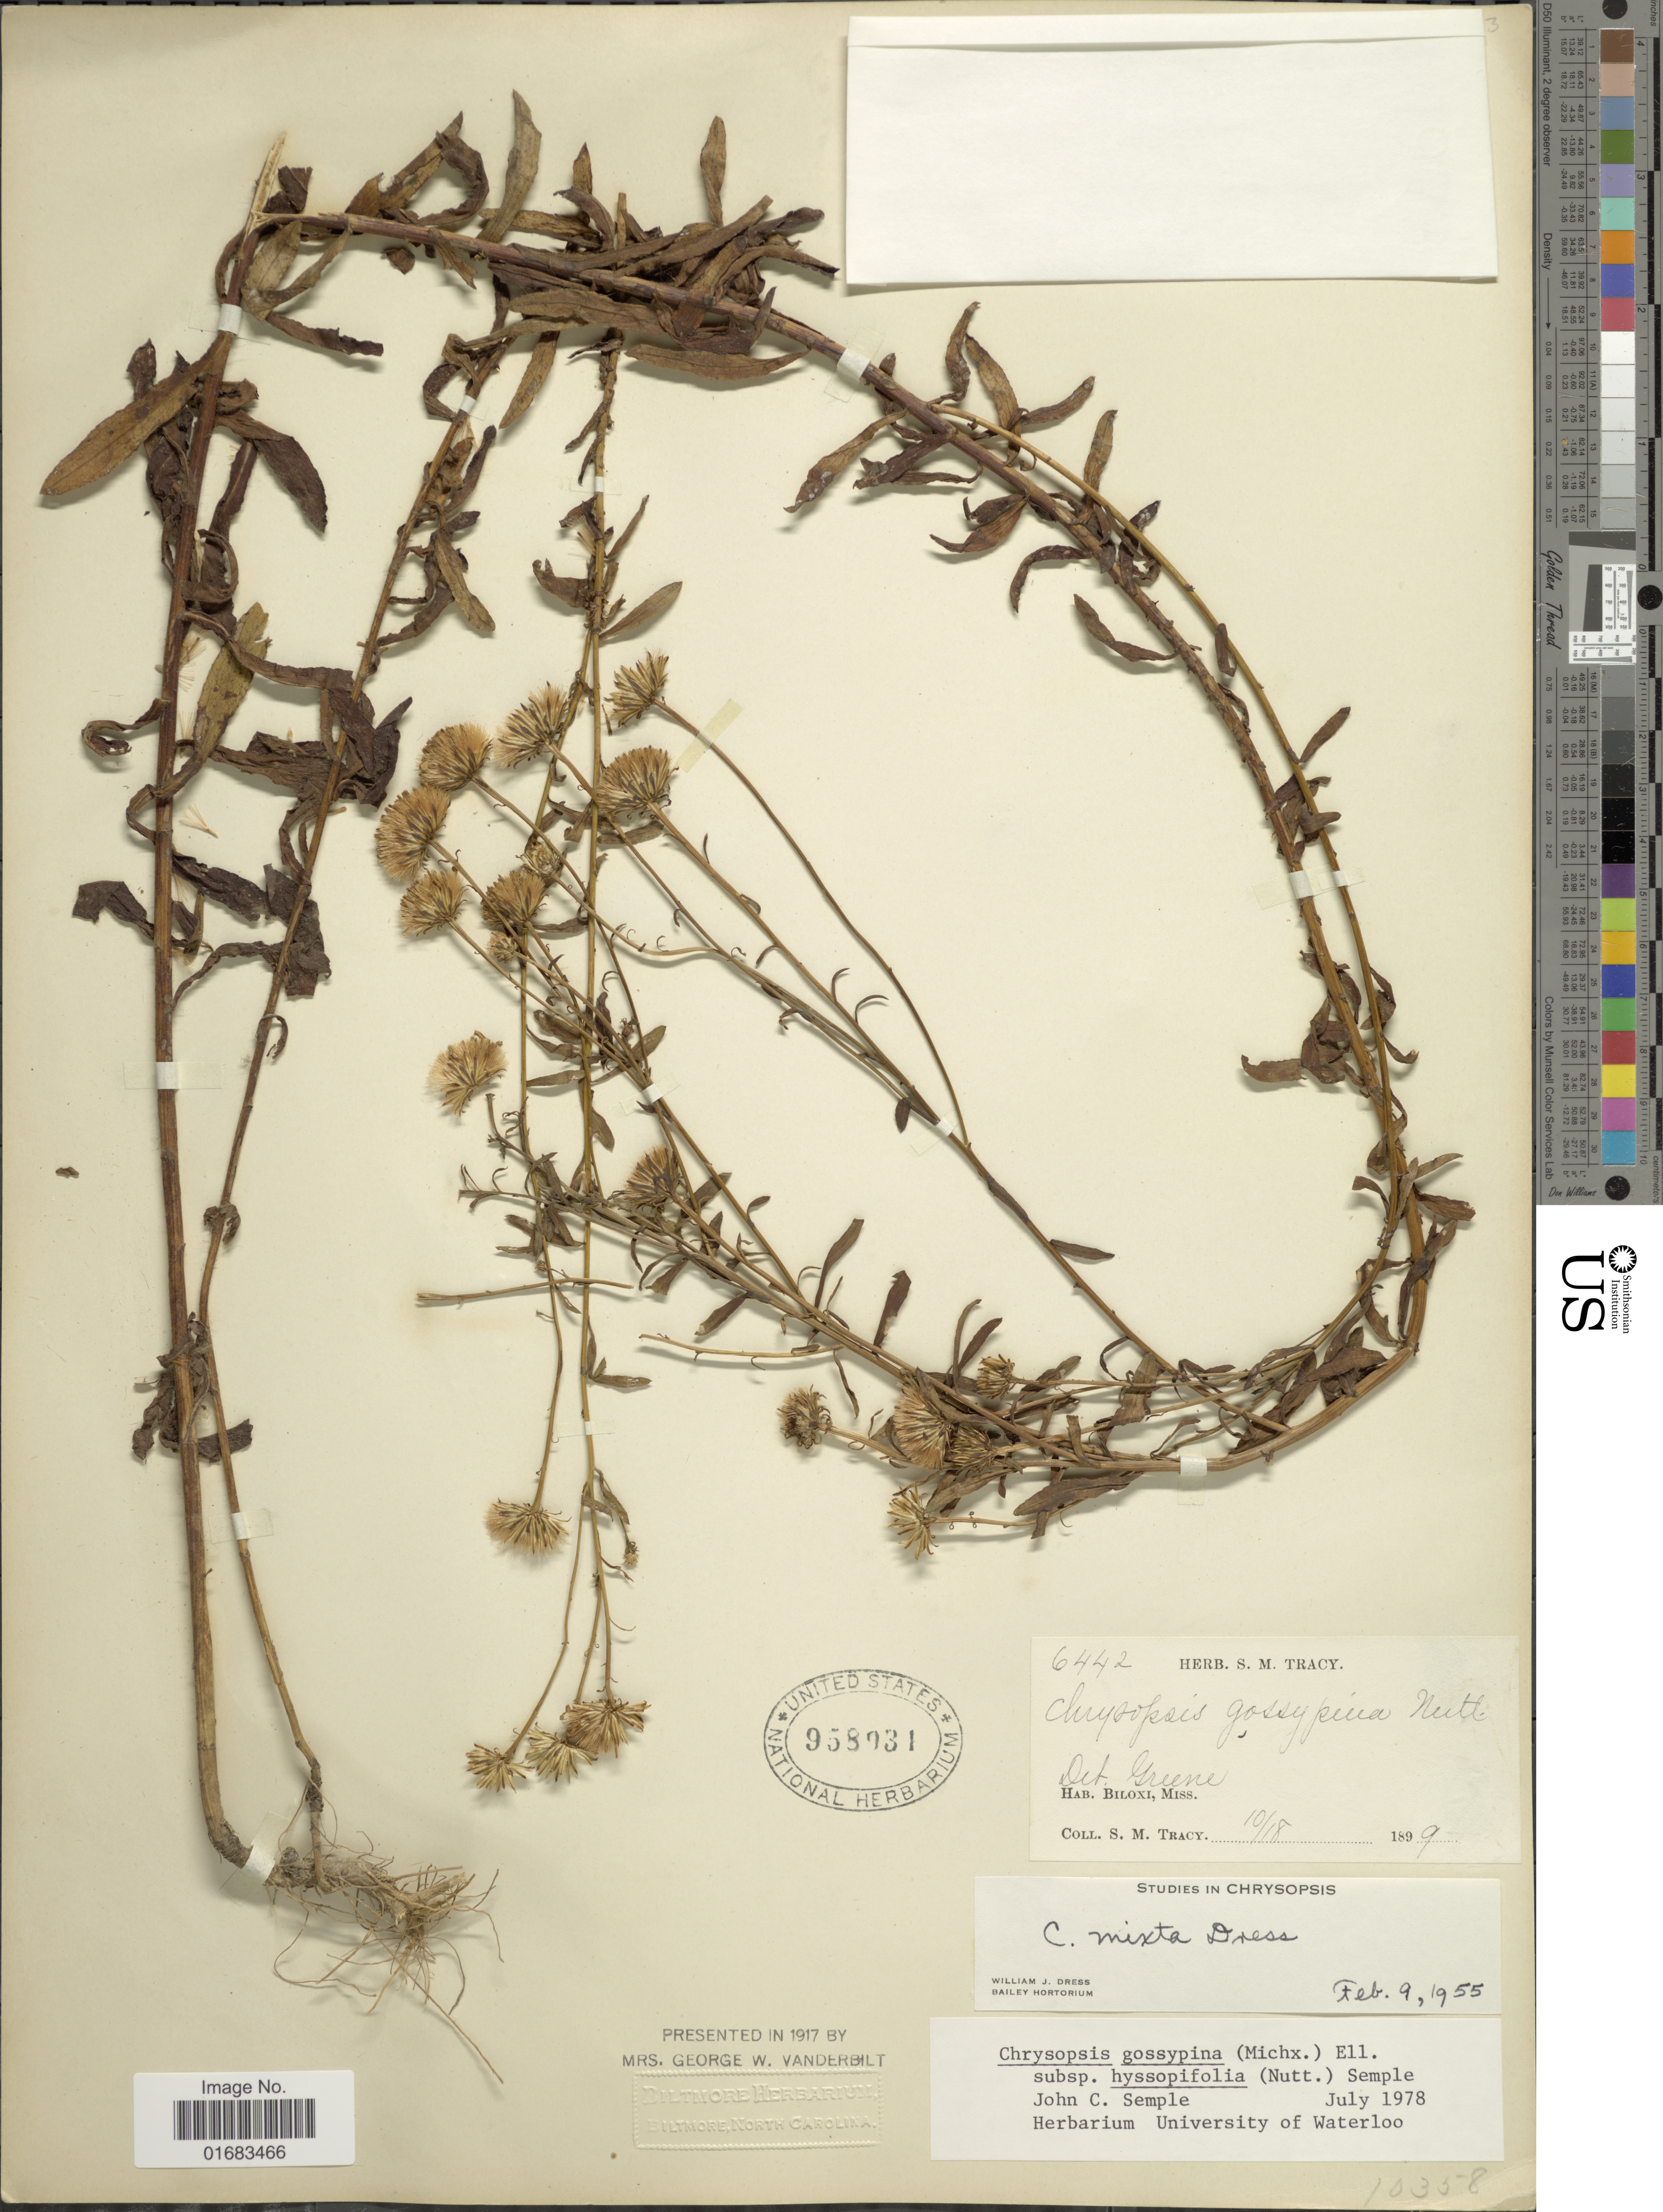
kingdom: Plantae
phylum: Tracheophyta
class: Magnoliopsida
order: Asterales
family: Asteraceae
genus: Chrysopsis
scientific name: Chrysopsis gossypina subsp. hyssopifolia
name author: (Nutt.) Semple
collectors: S. M. Tracy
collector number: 6442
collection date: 1899-10-18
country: United States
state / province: Mississippi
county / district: Harrison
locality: Biloxi.